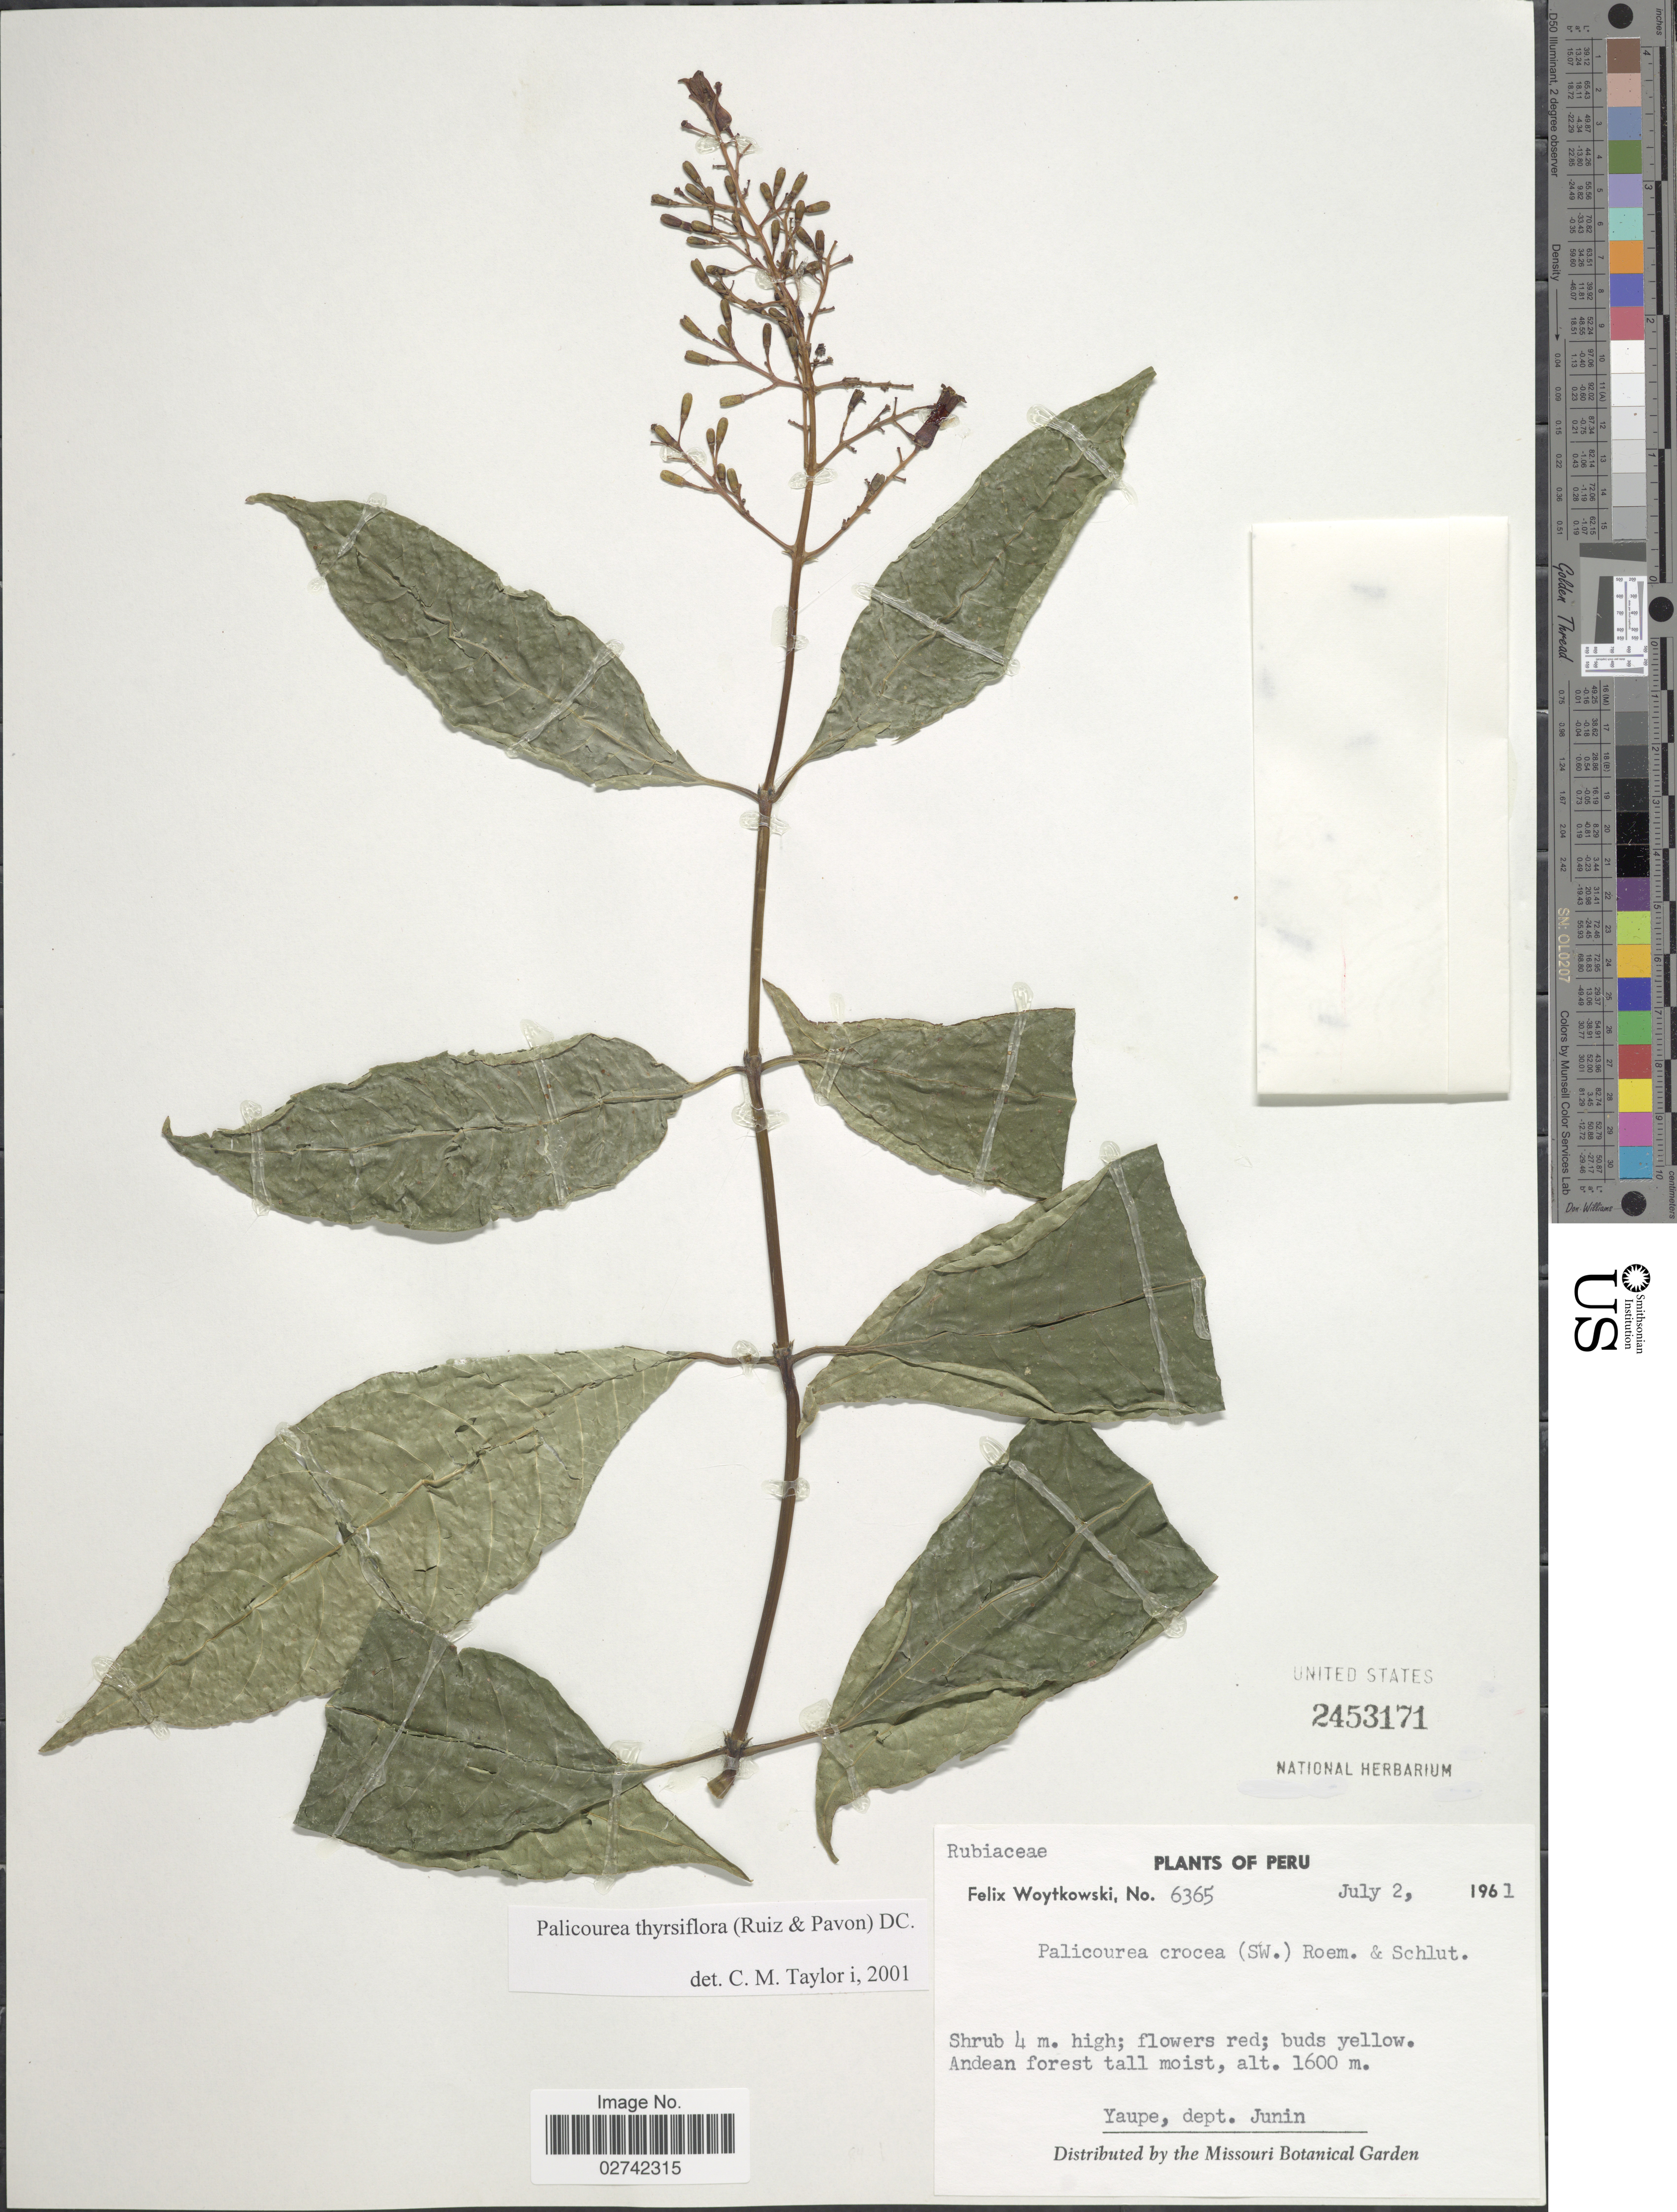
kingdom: Plantae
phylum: Tracheophyta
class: Magnoliopsida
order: Gentianales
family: Rubiaceae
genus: Palicourea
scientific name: Palicourea thyrsiflora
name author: (Ruiz & Pav.) DC.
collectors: F. Woytkowski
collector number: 6365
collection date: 1961-07-02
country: Peru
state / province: Junín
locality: Andean forest tall moist, Yaupe.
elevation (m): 1600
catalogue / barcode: US 2453171